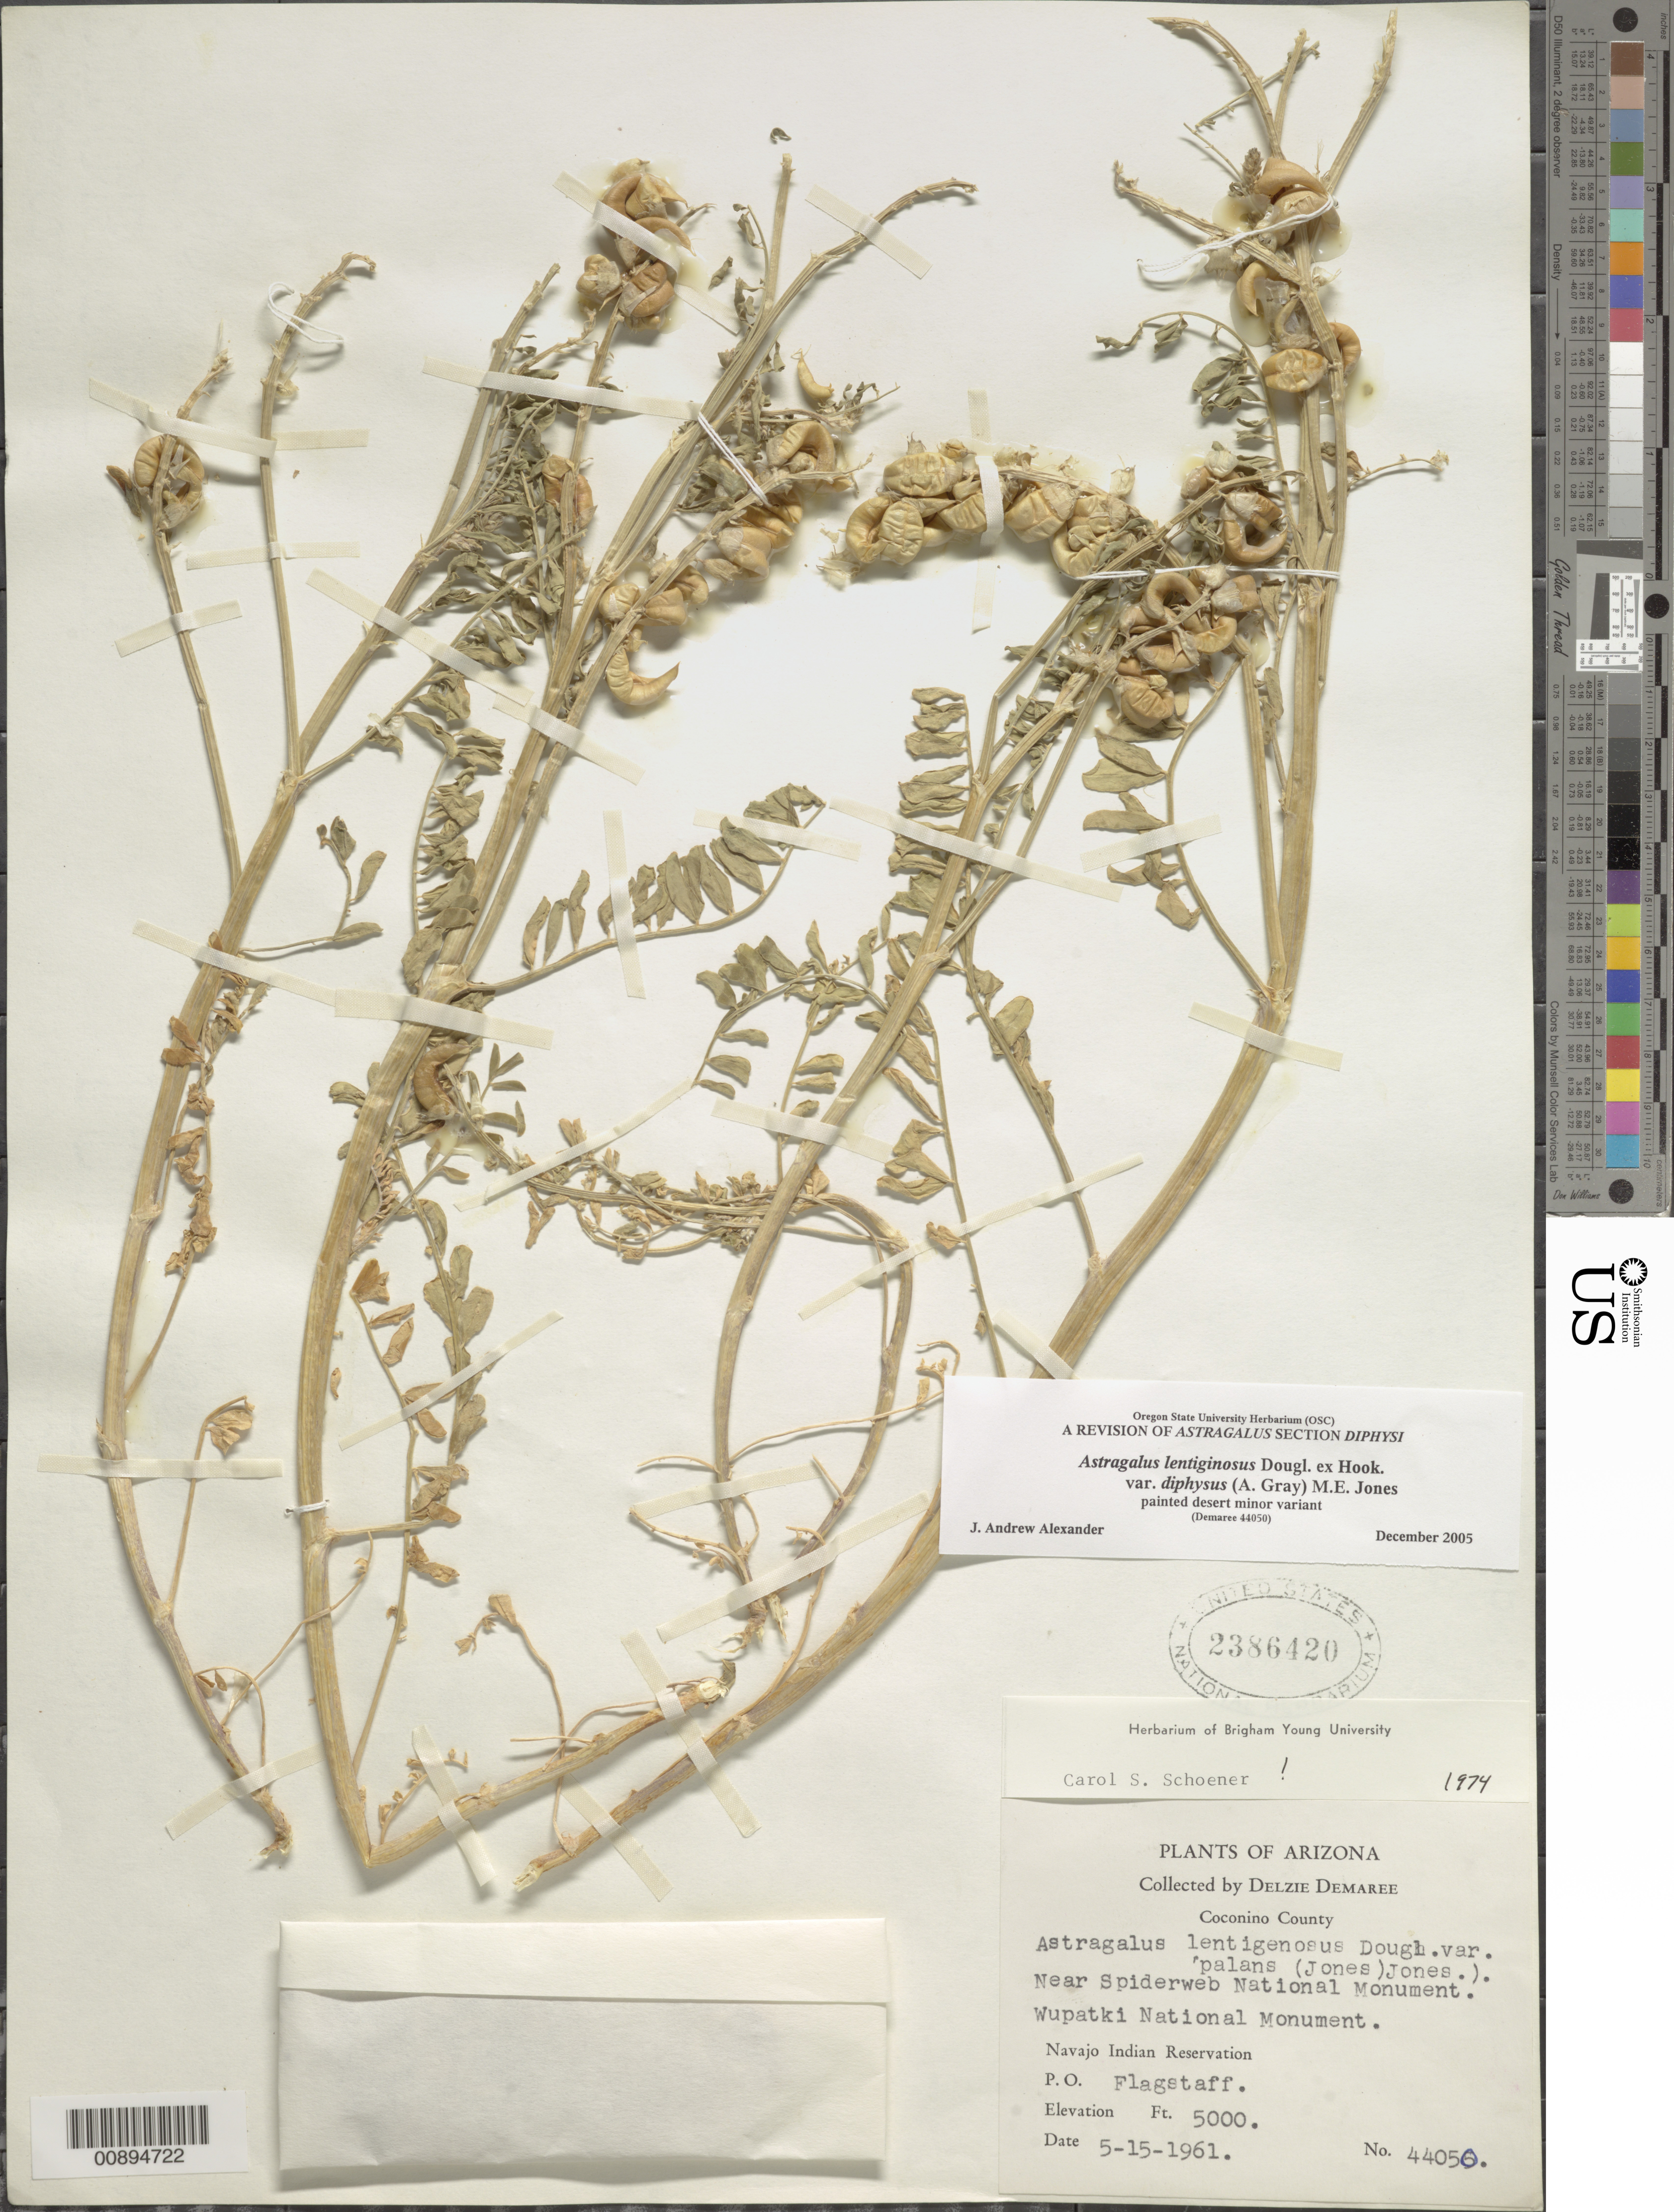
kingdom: Plantae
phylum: Tracheophyta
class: Magnoliopsida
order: Fabales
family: Fabaceae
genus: Astragalus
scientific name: Astragalus lentiginosus var. diphysus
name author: (A. Gray) M.E. Jones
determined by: Alexander, J. A.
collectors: D. Demaree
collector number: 44050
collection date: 1961-05-15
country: United States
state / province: Arizona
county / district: Coconino / Navajo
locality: Near Spiderweb National Monument, Wupatiki National Monument, Navajo Indian Reservation.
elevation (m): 1524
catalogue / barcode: US 2386420